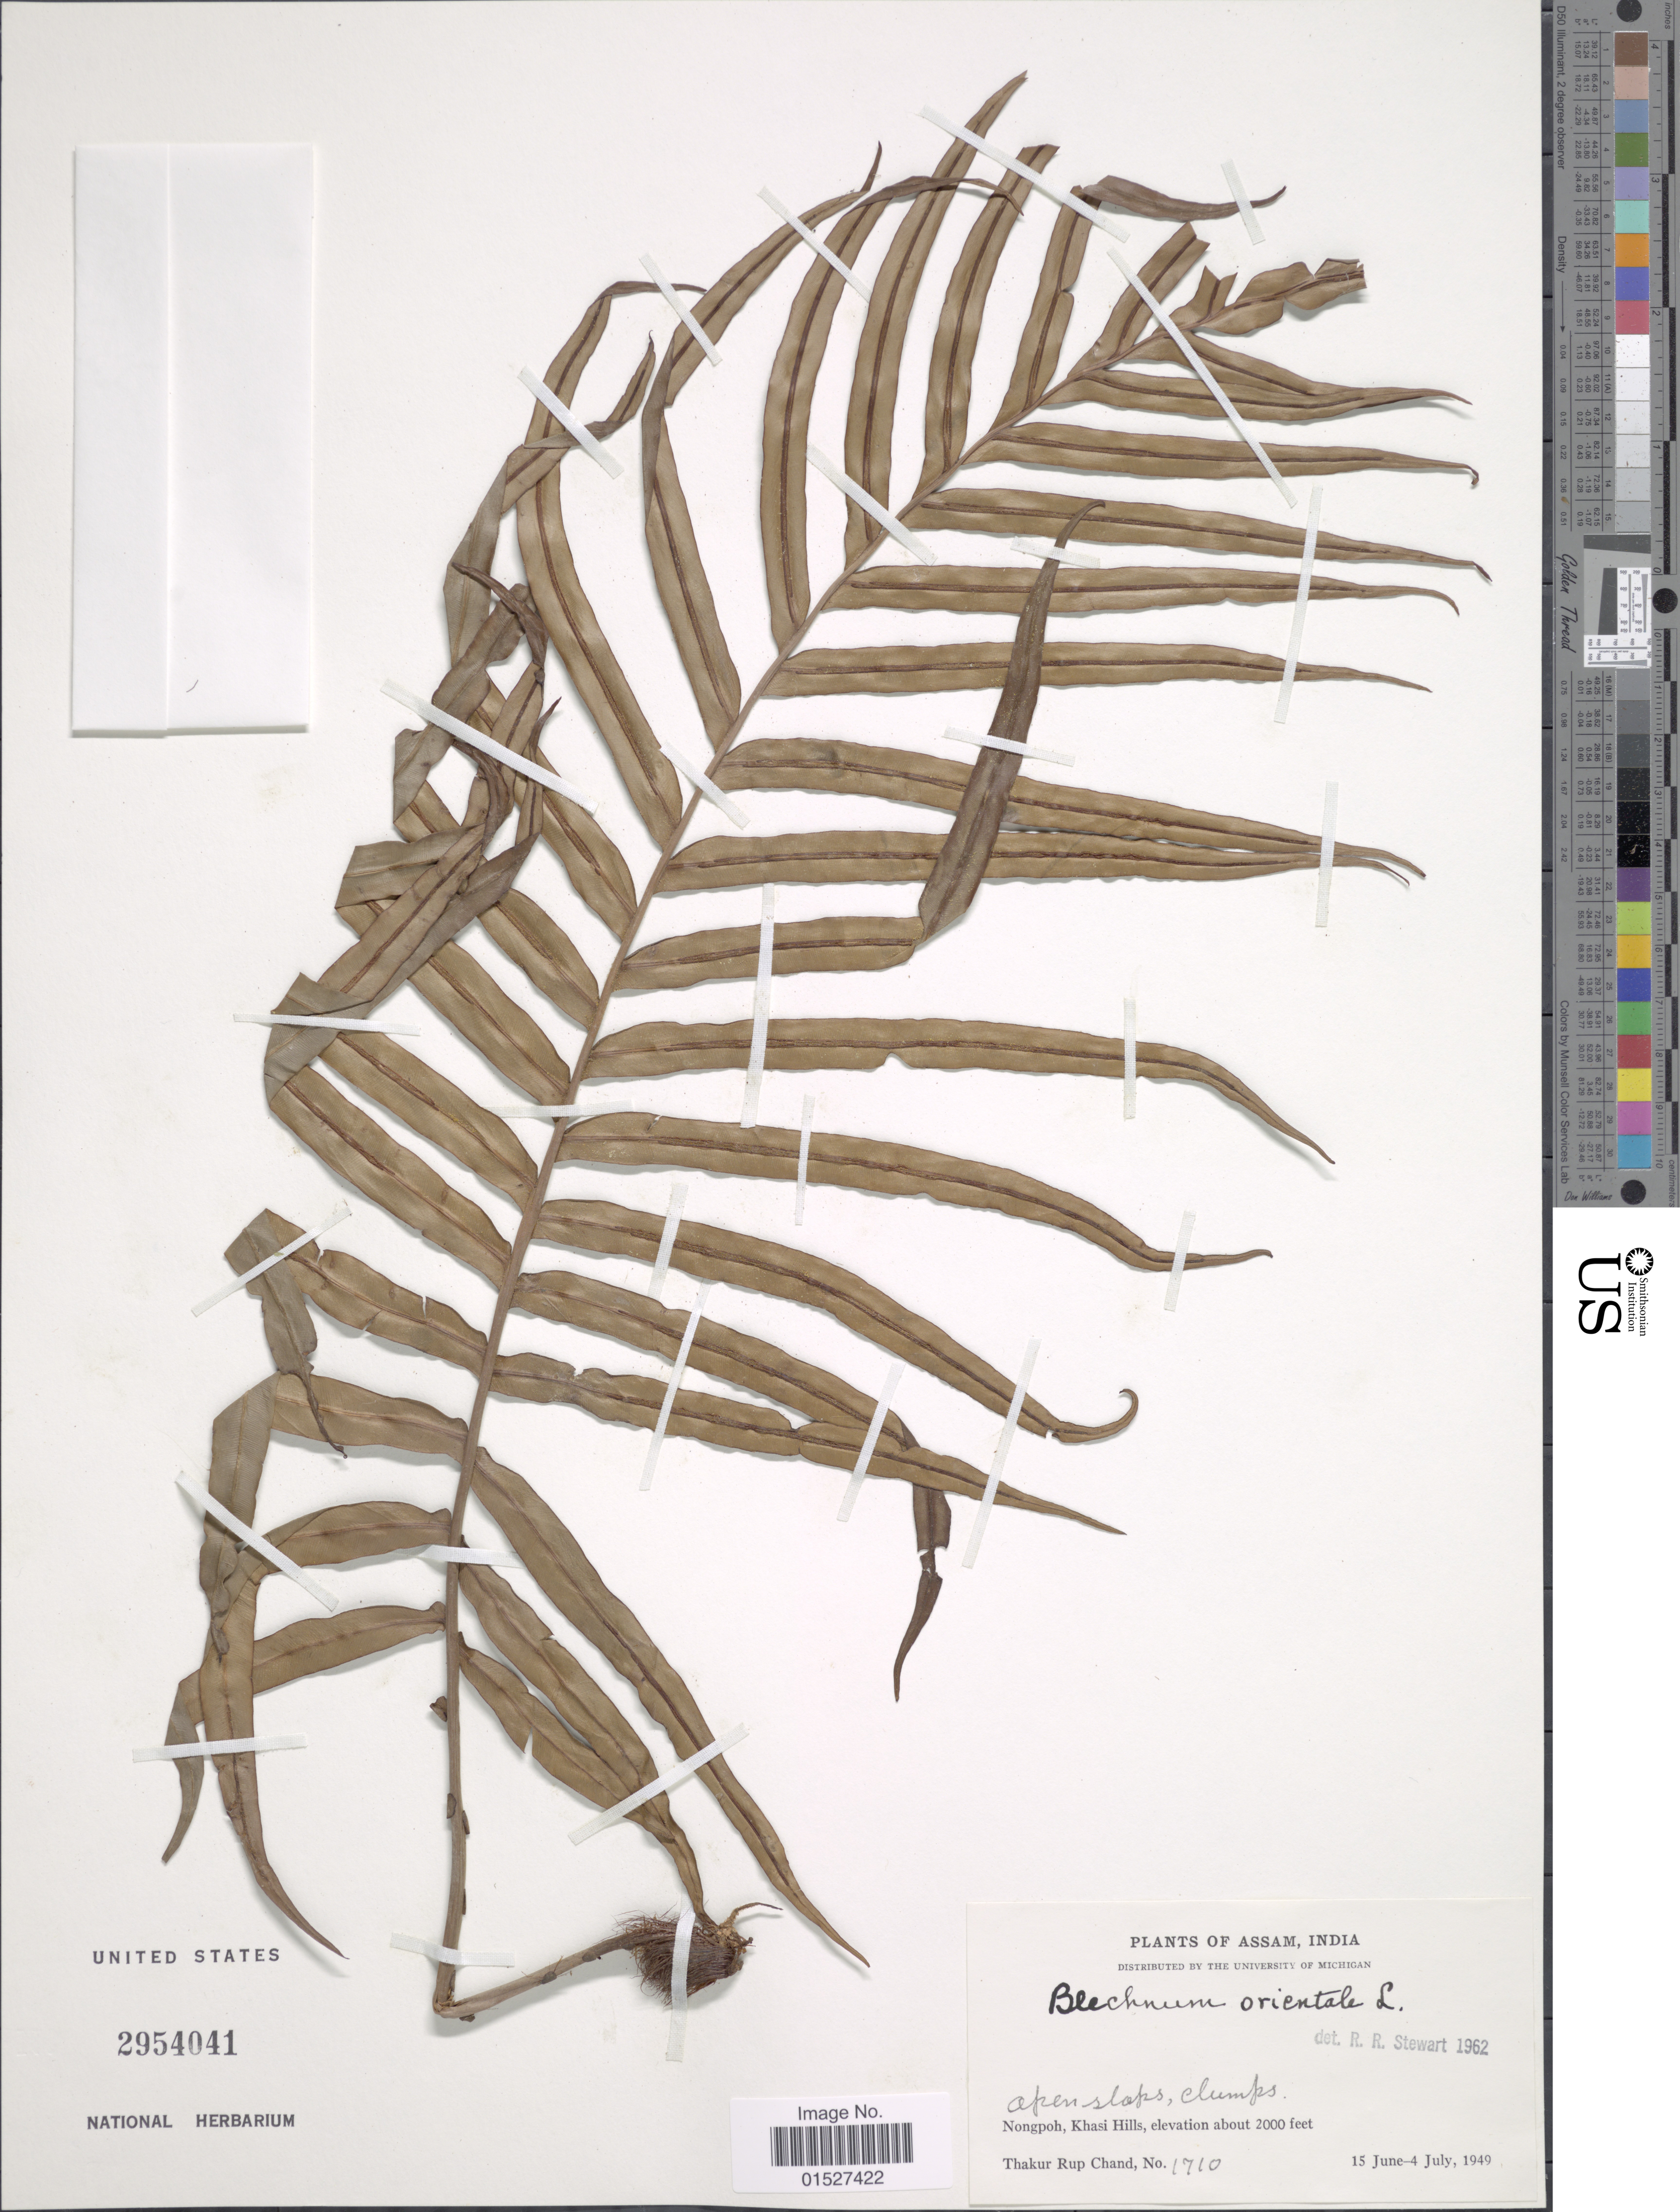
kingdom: Plantae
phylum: Tracheophyta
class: Polypodiopsida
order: Polypodiales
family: Blechnaceae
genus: Blechnum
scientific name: Blechnum orientale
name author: L.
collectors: T. R. Chand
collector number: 1710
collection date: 1949-06-15/1949-07-04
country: India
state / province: Meghalaya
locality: Nongpoh, Khasi Hills.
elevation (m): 610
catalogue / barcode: US 2954041